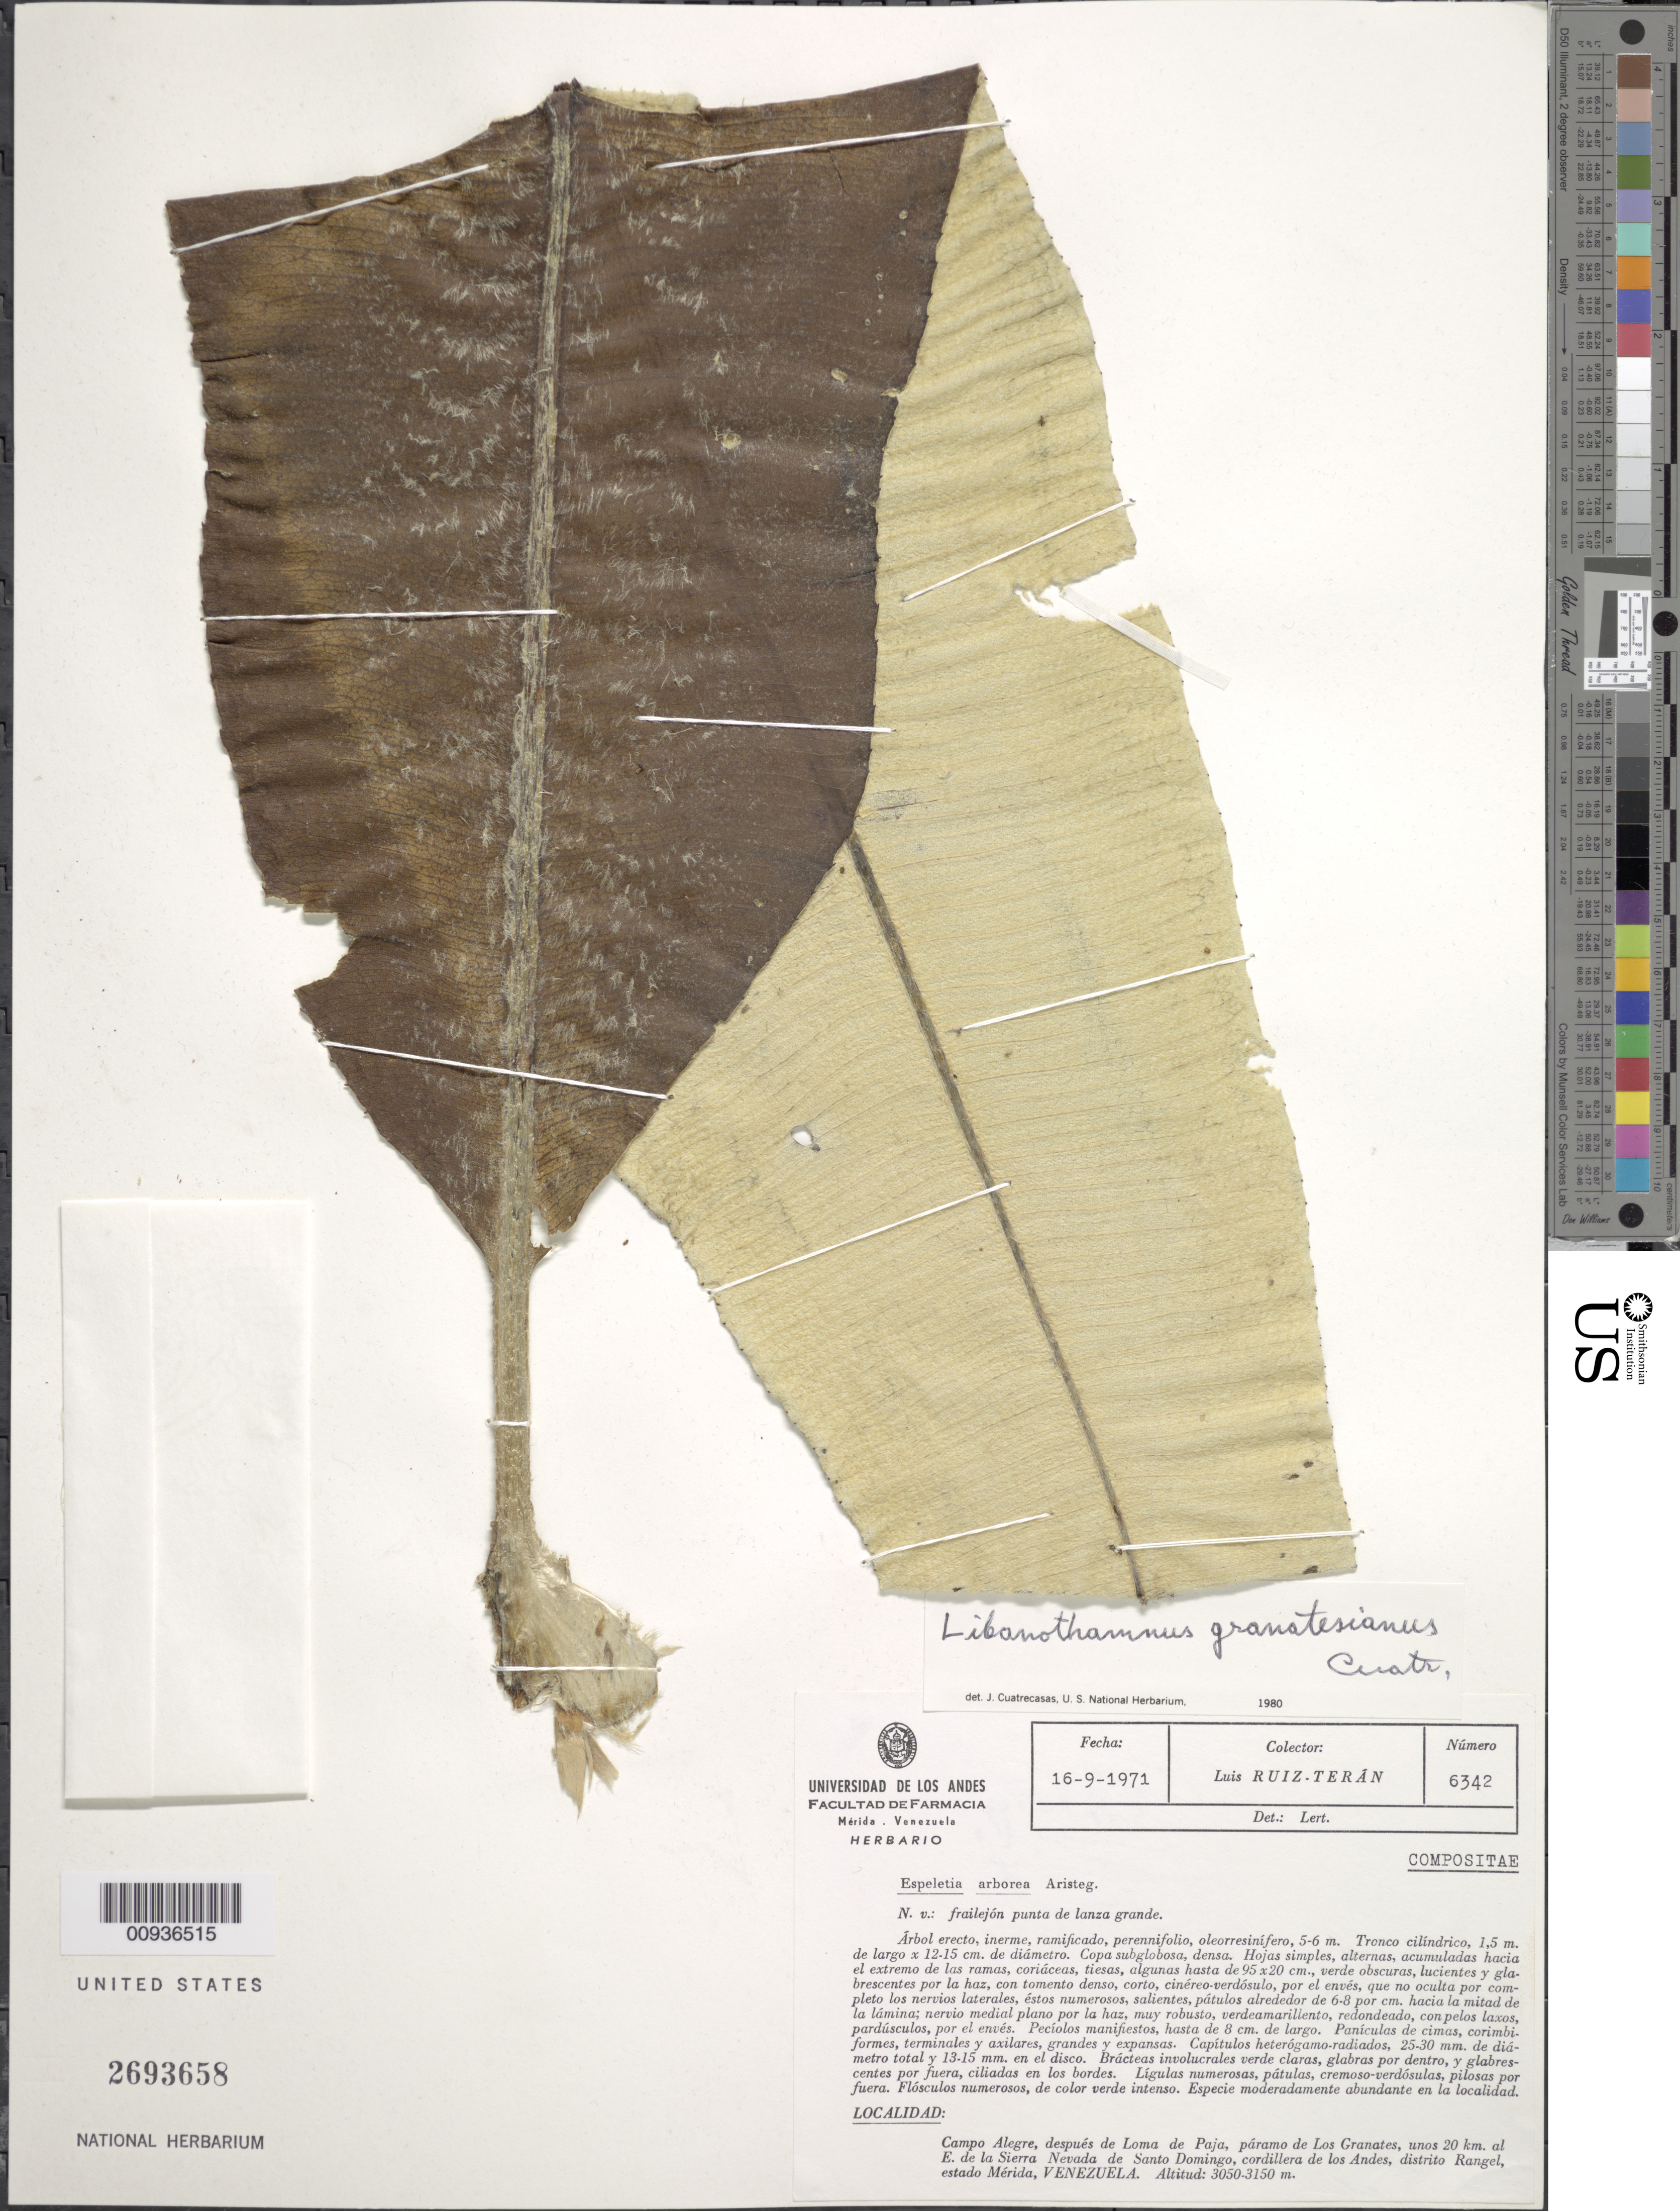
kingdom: Plantae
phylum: Tracheophyta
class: Magnoliopsida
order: Asterales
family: Asteraceae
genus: Libanothamnus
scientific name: Libanothamnus banksiifolius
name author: (Sch. Bip. & Ettingsh.) Cuatrec.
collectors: L. Teran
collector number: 6342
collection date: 1971-09-16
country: Venezuela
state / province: Mérida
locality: Campo Alegre, despues de Loma de Paja, paramo de Los Granates, unos 20 km al E de la Sierra Nevada de Santo Domingo, cordillera de los Andes, distrito Rangel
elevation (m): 3050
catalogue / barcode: US 2693658